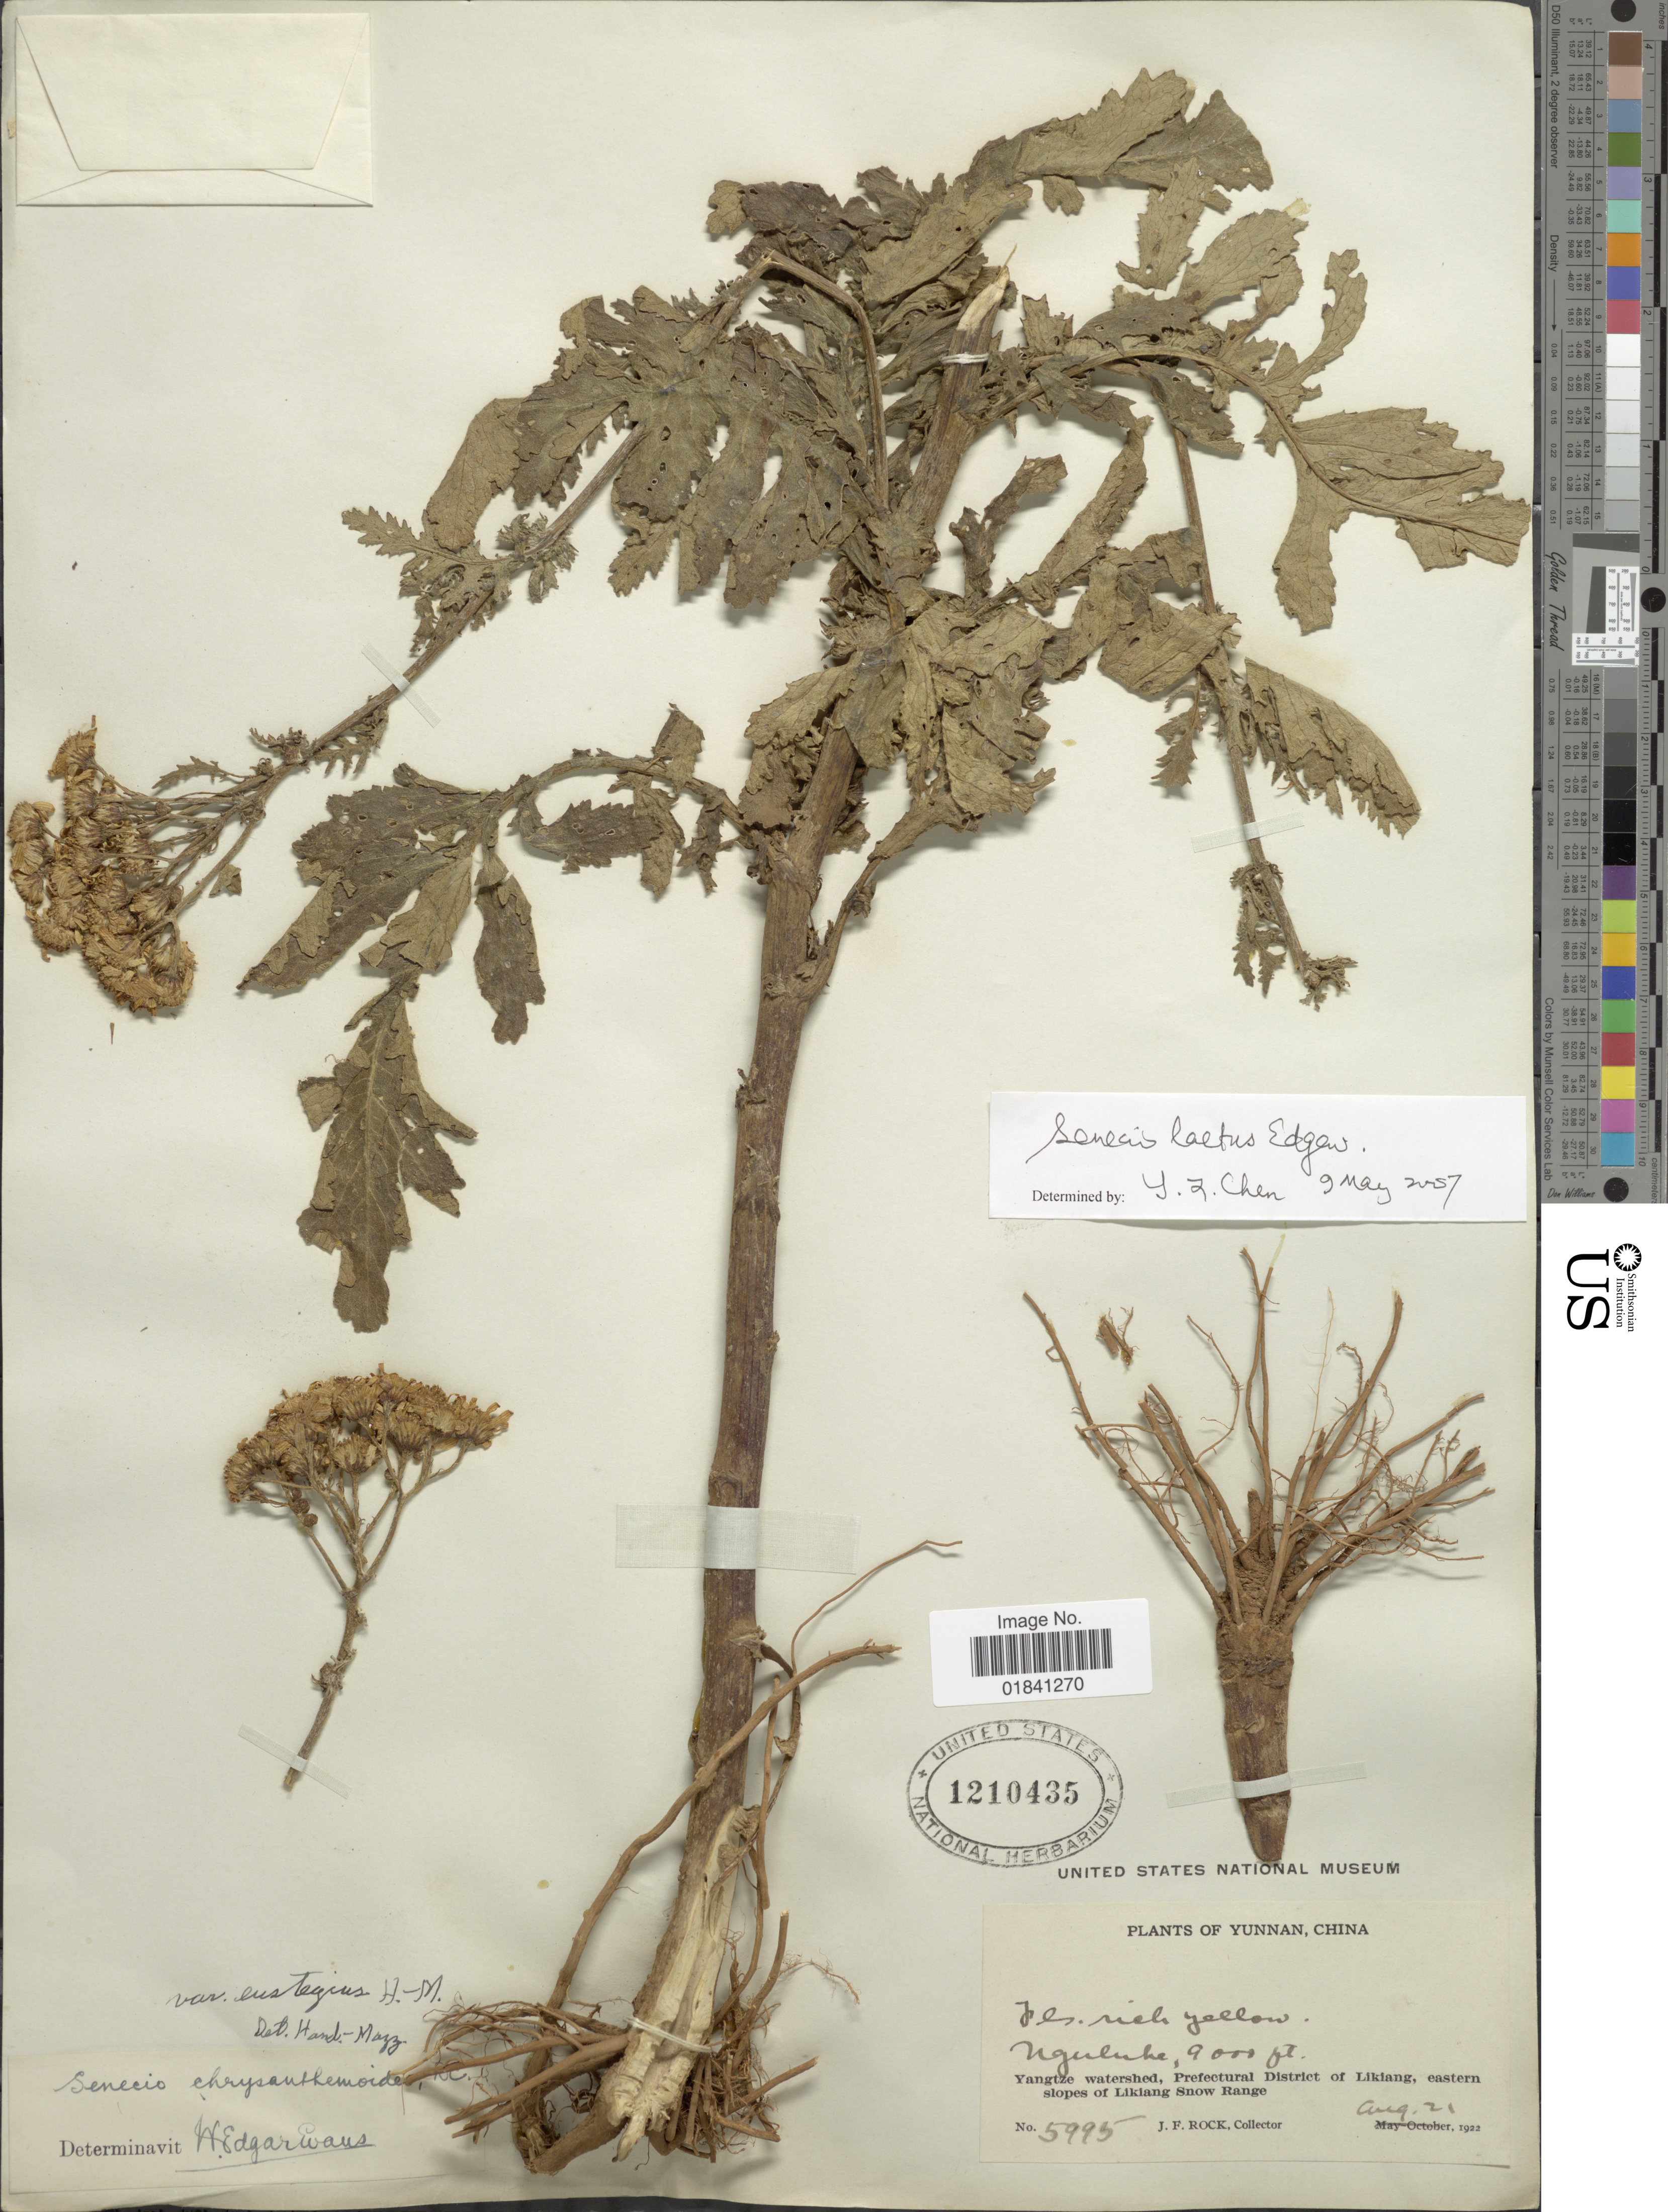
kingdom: Plantae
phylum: Tracheophyta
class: Magnoliopsida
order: Asterales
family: Asteraceae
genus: Senecio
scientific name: Senecio laetus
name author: Edgew.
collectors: J. F. Rock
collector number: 5995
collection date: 1922-08-21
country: China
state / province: Yunnan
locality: Yangtze watershed, Prefectural District of Likiang, eastern slopes of Likiang Snow Range. Nguluke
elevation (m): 2743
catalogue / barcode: US 1210435